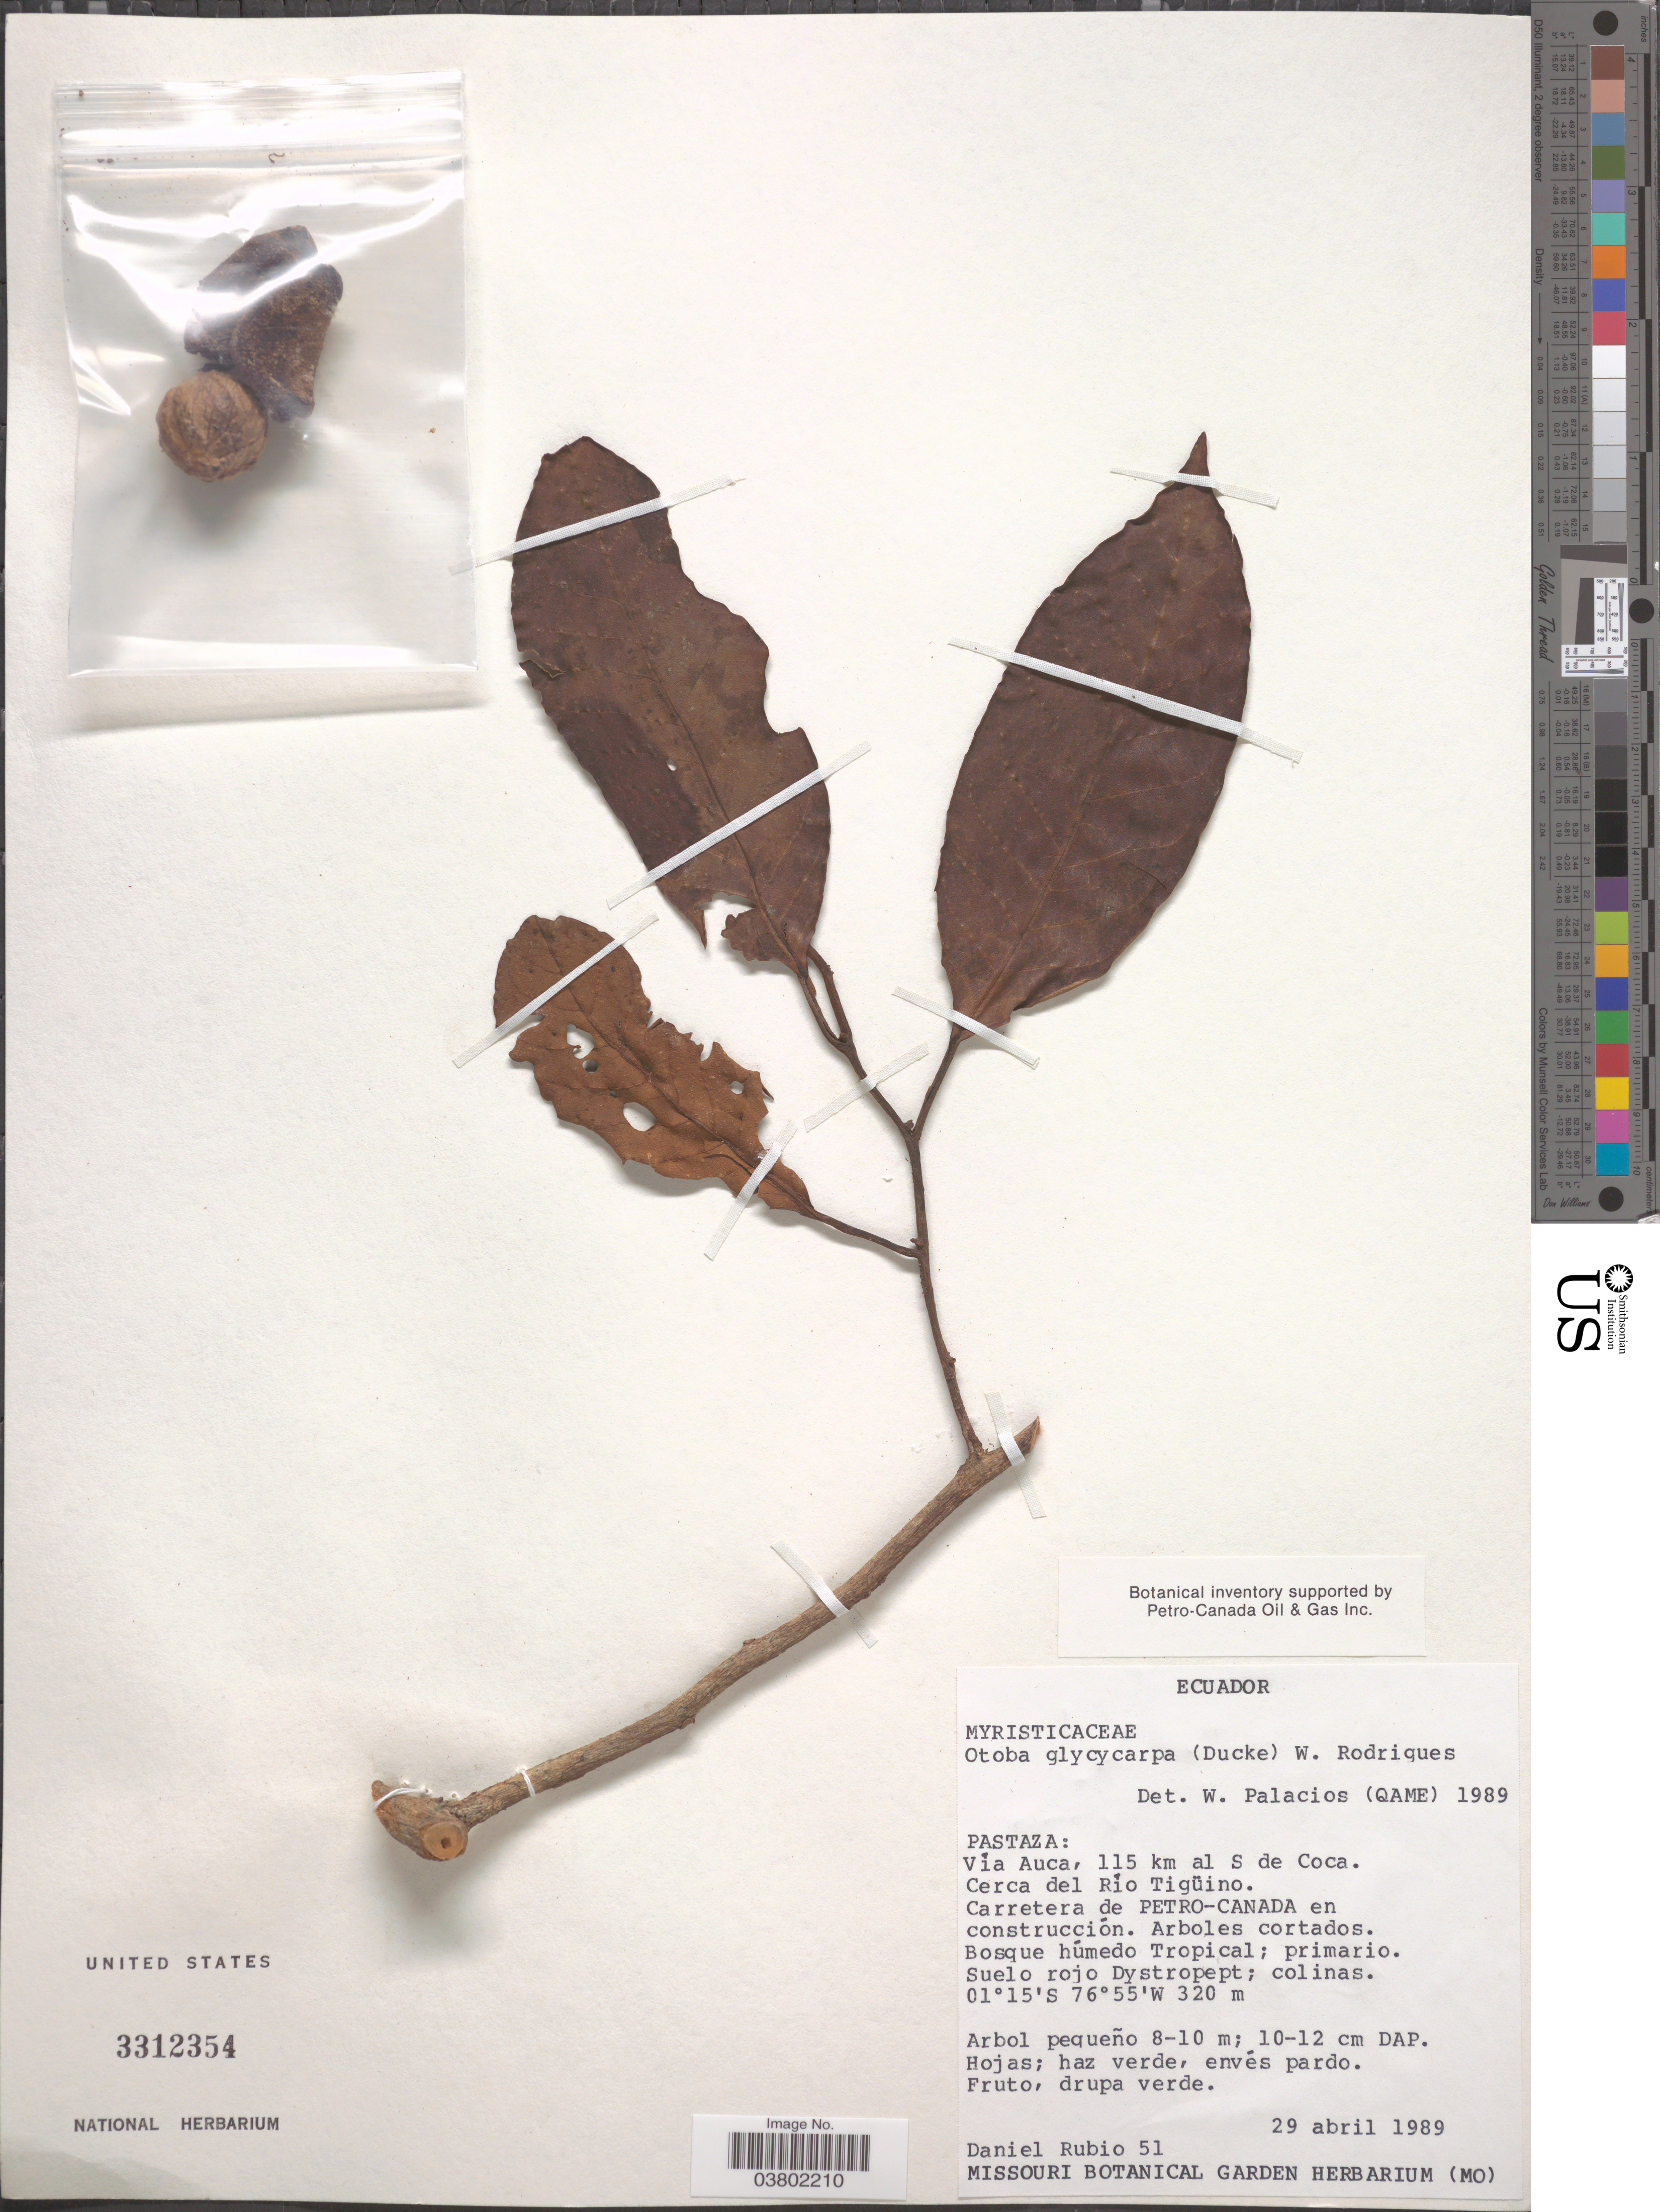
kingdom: Plantae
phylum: Tracheophyta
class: Magnoliopsida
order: Magnoliales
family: Myristicaceae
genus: Otoba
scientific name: Otoba glycycarpa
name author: (Ducke) W.A. Rodrigues & T.S. Jaram.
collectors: D. Rubio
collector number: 51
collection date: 1989-04-29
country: Ecuador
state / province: Pastaza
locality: Vía Auca, 115 km al S de Coca. Cerca del Río Tigüino. Carretera de Petro-Canada en construcción.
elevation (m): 320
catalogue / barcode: US 3312354